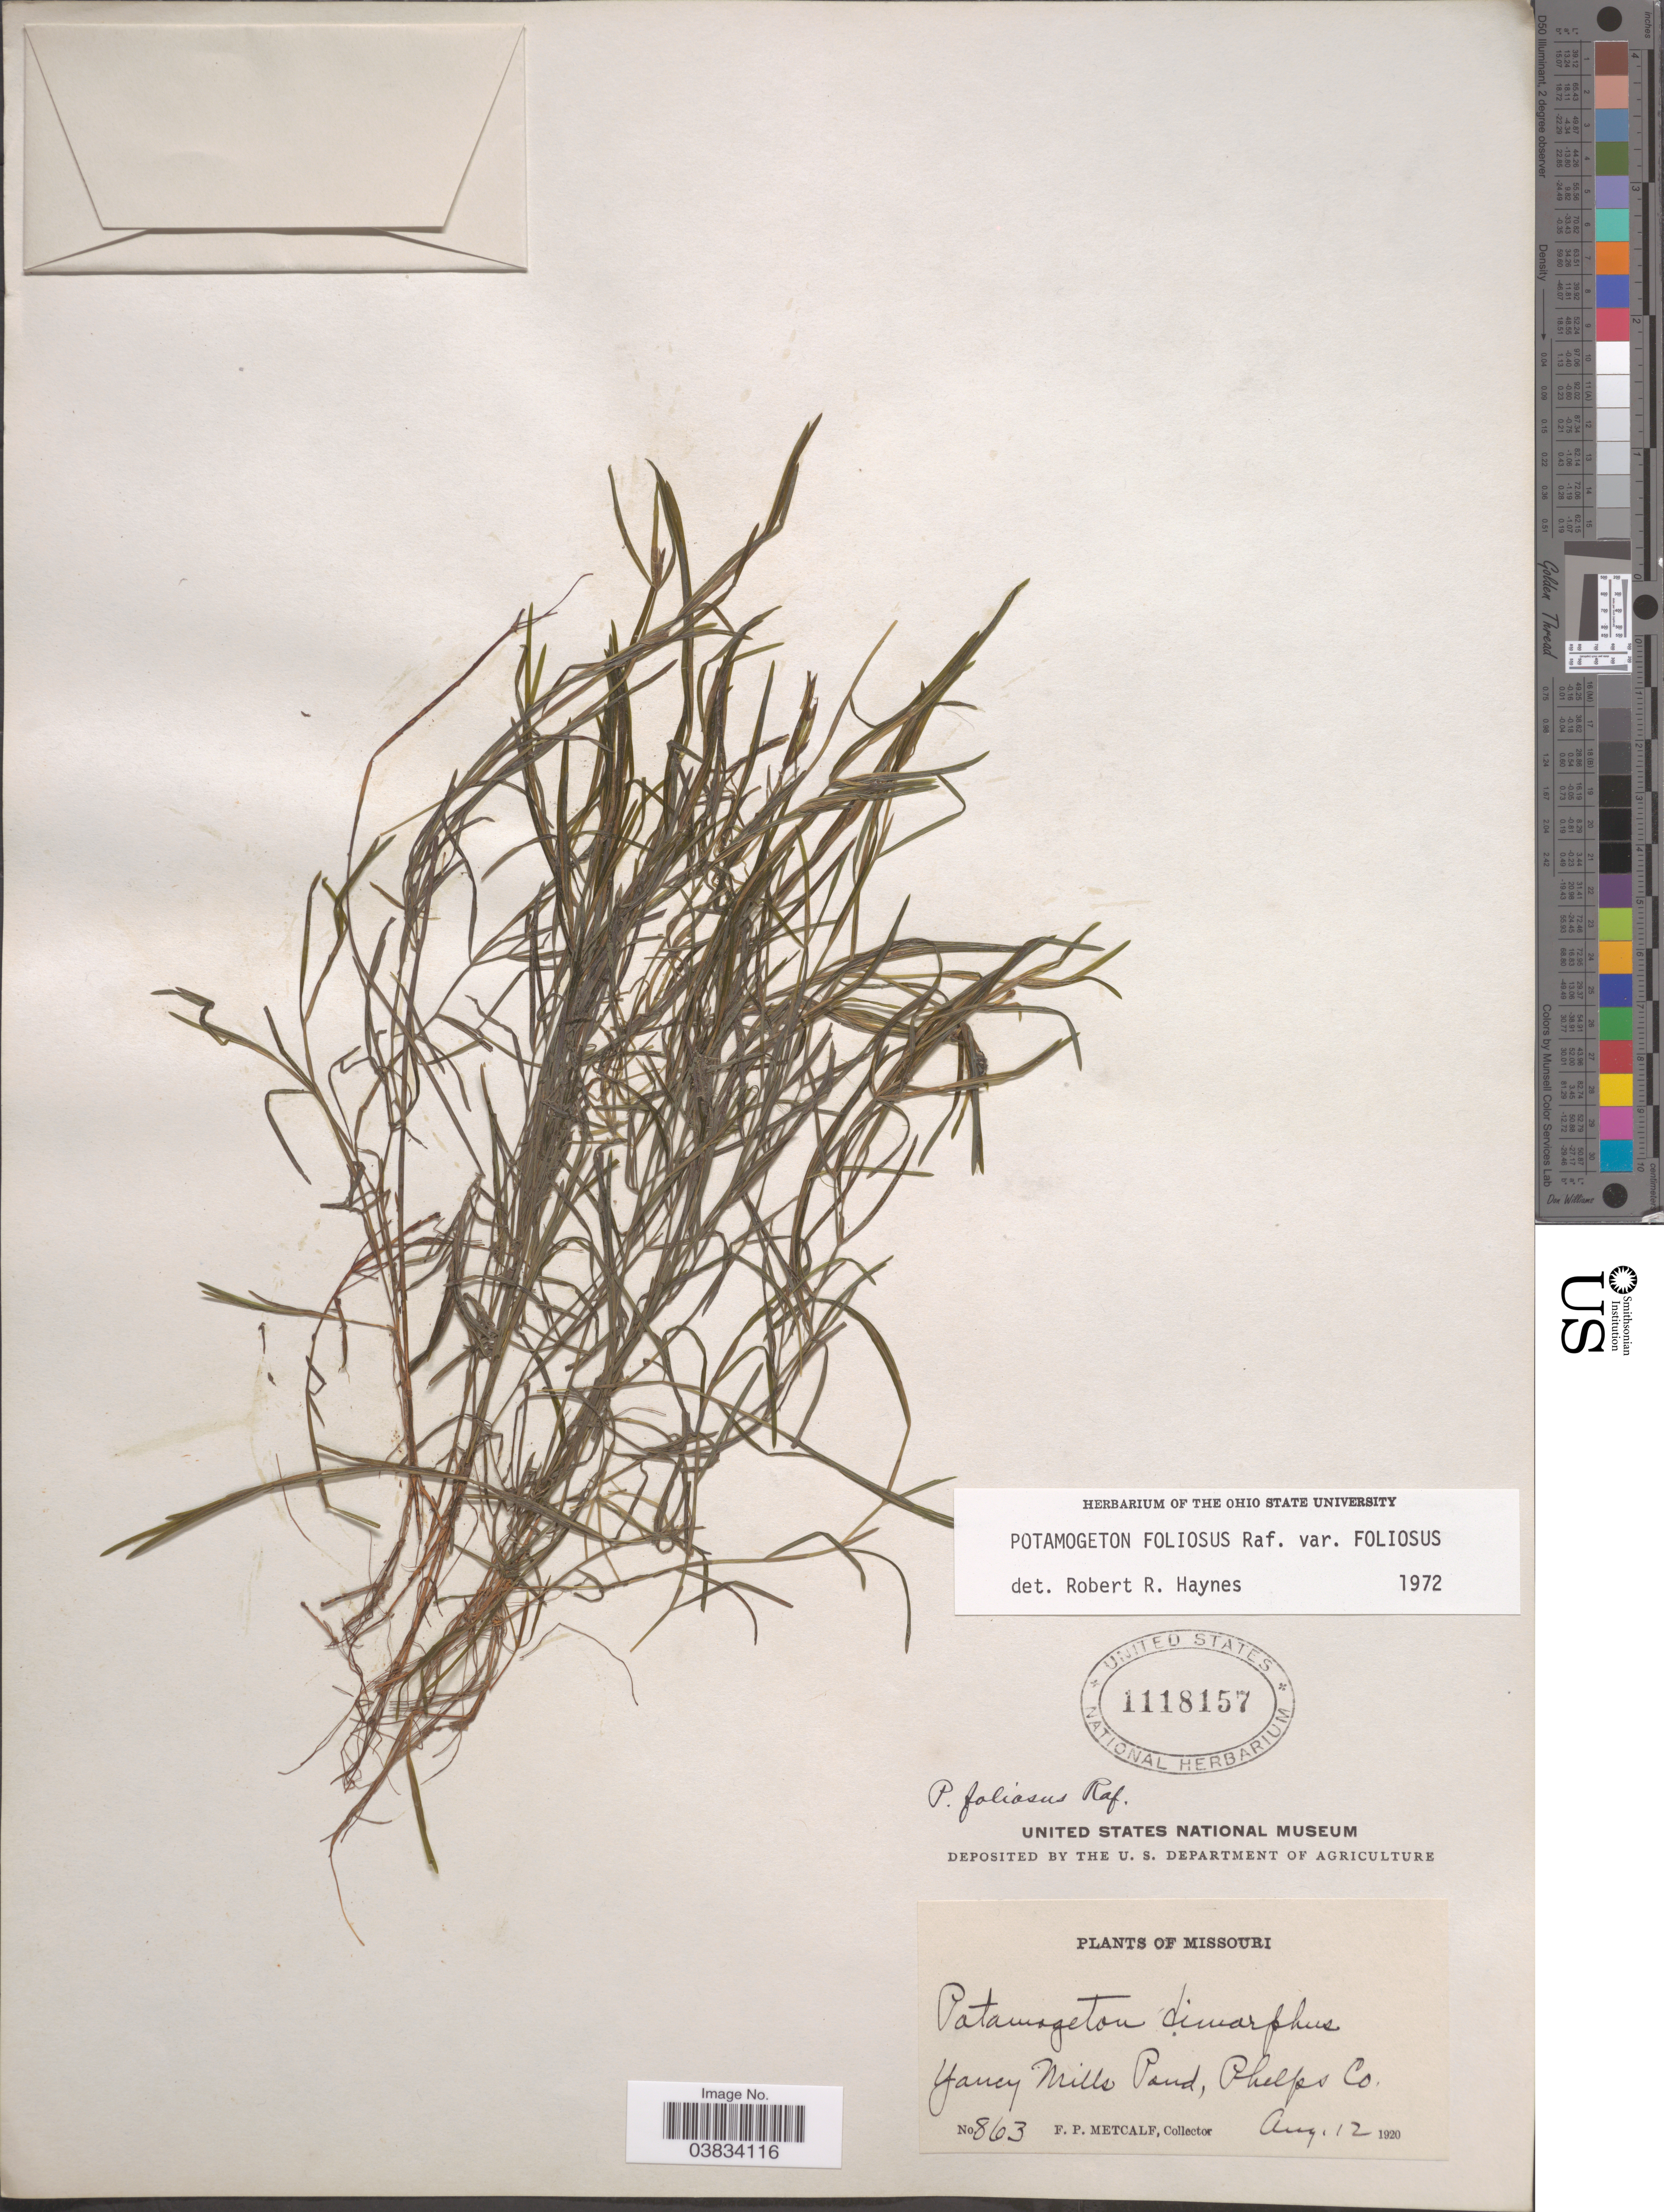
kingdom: Plantae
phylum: Tracheophyta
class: Liliopsida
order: Alismatales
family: Potamogetonaceae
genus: Potamogeton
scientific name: Potamogeton foliosus var. foliosus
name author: Raf.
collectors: F. Metcalf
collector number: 863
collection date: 1920-08-12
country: United States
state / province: Missouri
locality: Yancy Mills Pond, Phelps Co.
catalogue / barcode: US 1118157